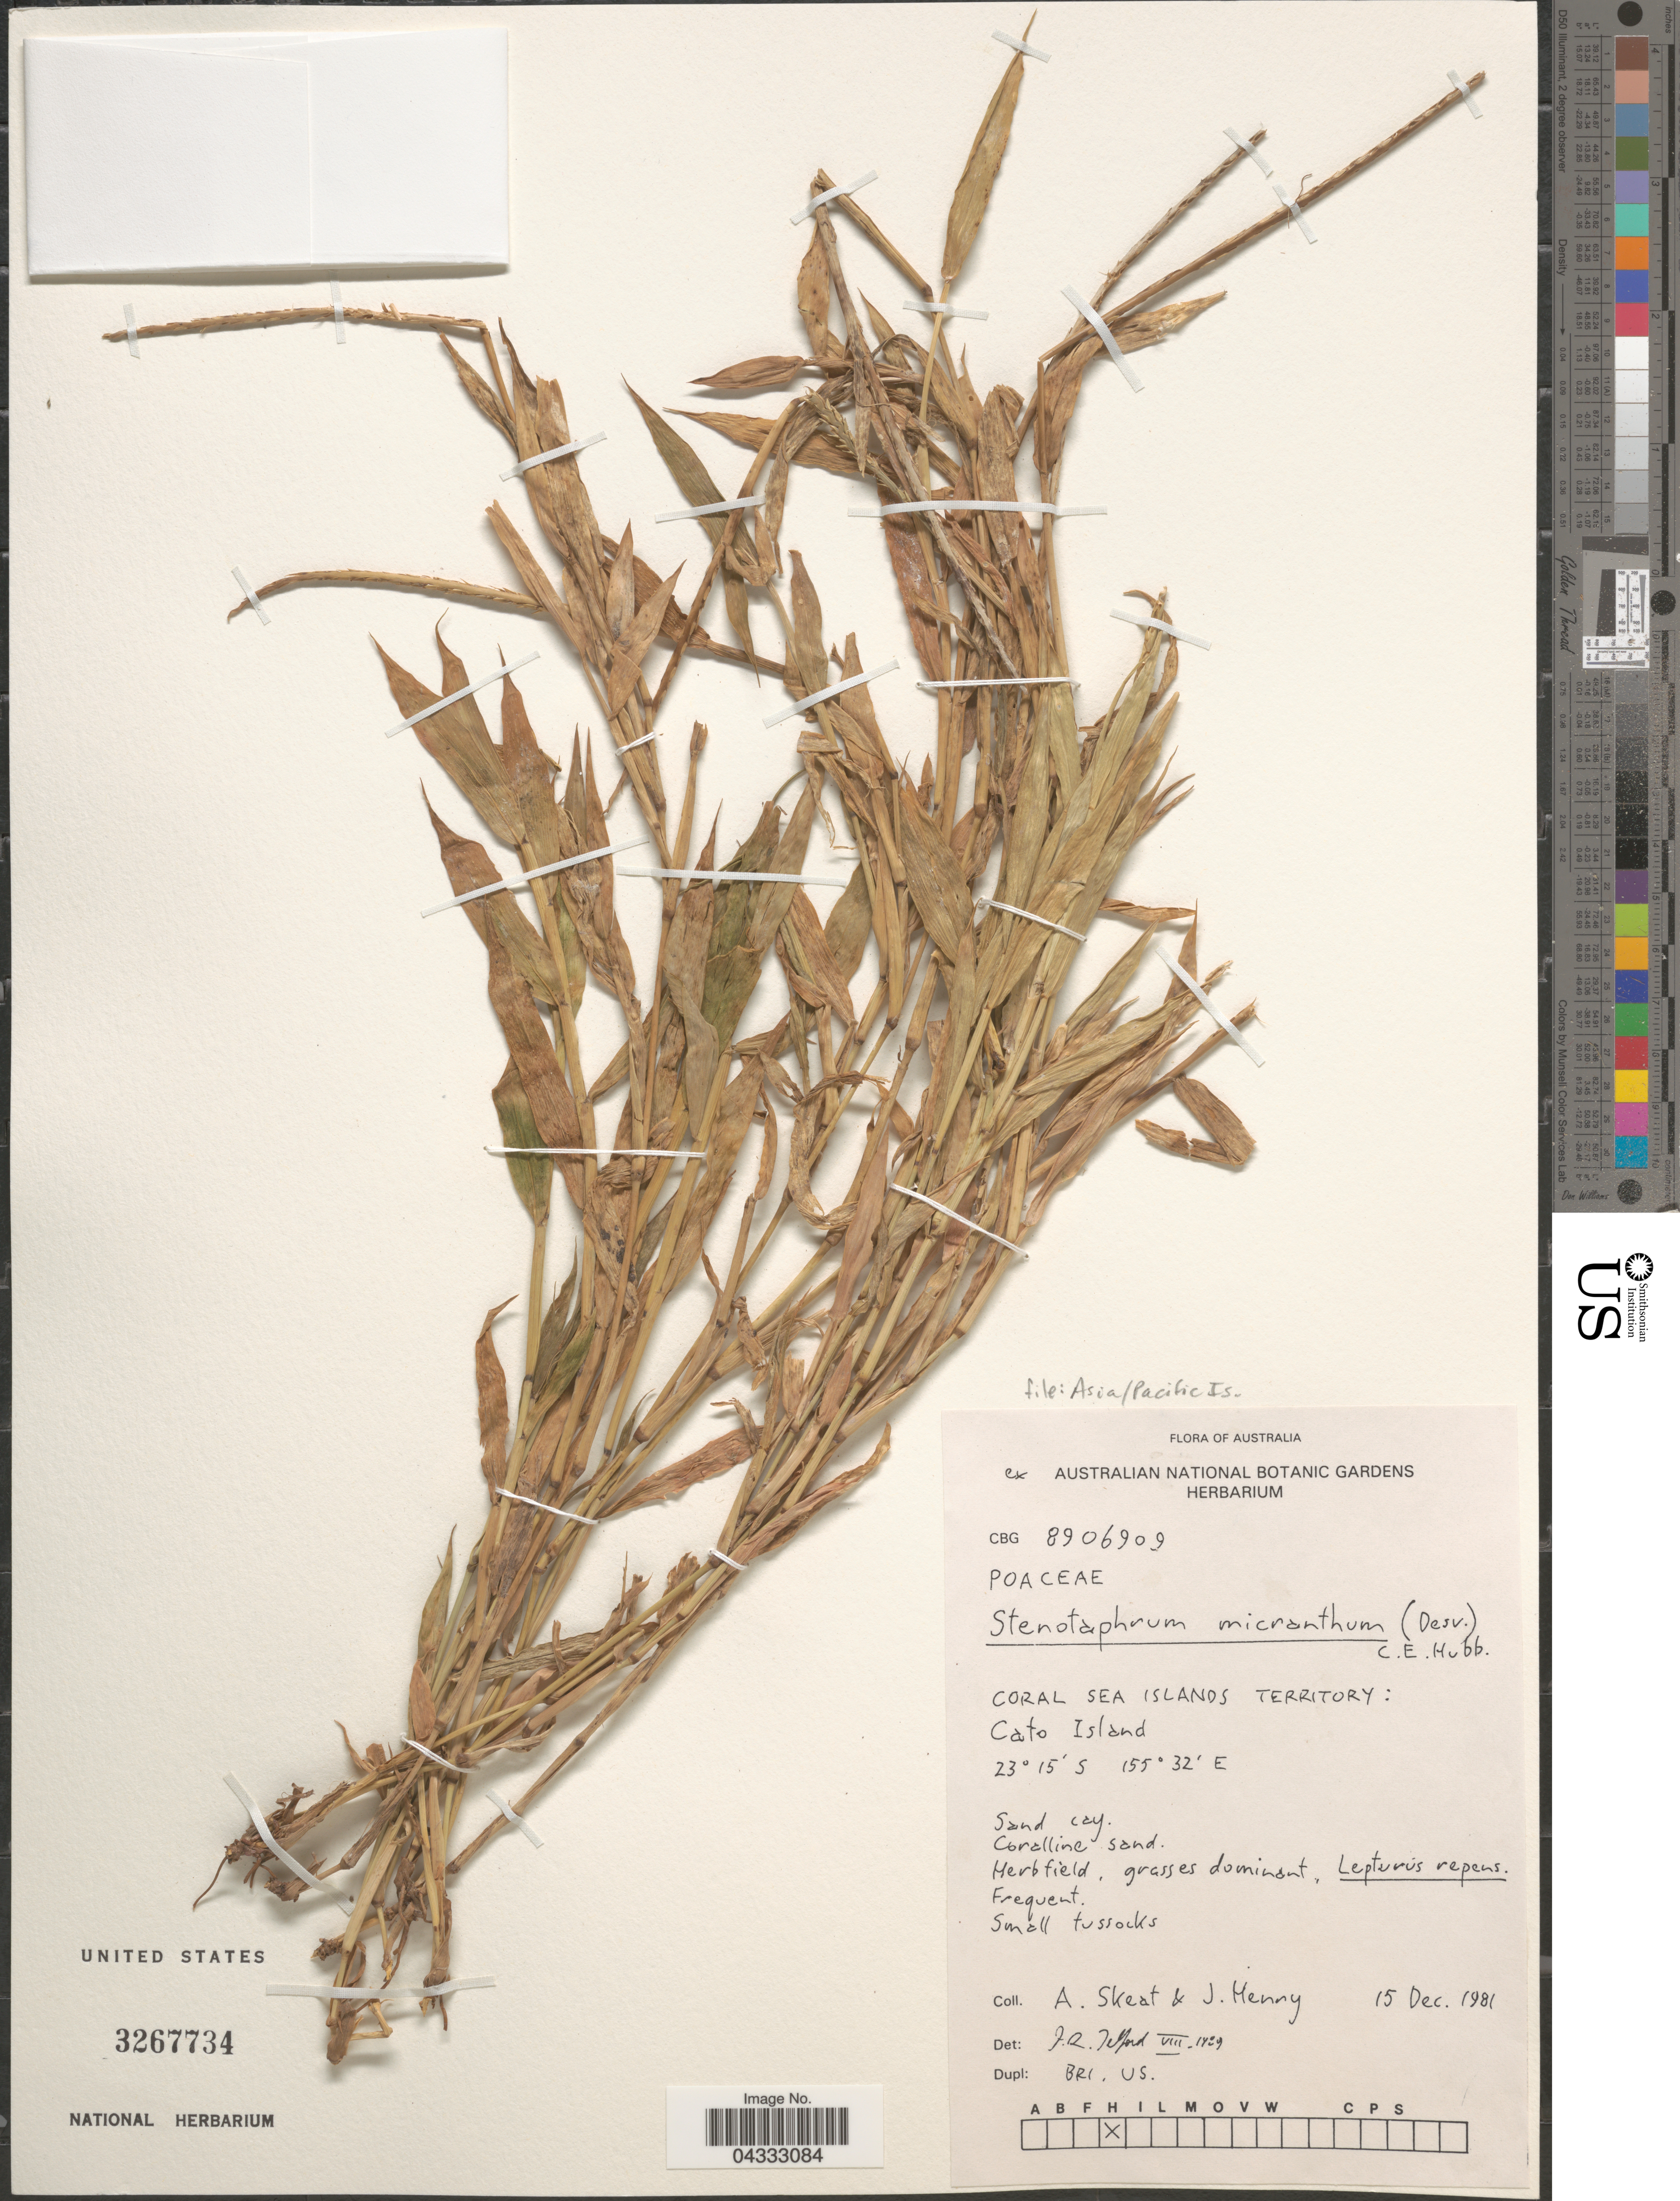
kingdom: Plantae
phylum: Tracheophyta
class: Liliopsida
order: Poales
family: Poaceae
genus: Stenotaphrum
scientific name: Stenotaphrum micranthum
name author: (Desv.) C.E. Hubb.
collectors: A. Skeat & J. Henry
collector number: CBG 8906909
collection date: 1981-12-15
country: Australia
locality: Coral Sea Islands Territory: Cato Island.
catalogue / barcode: US 3267734